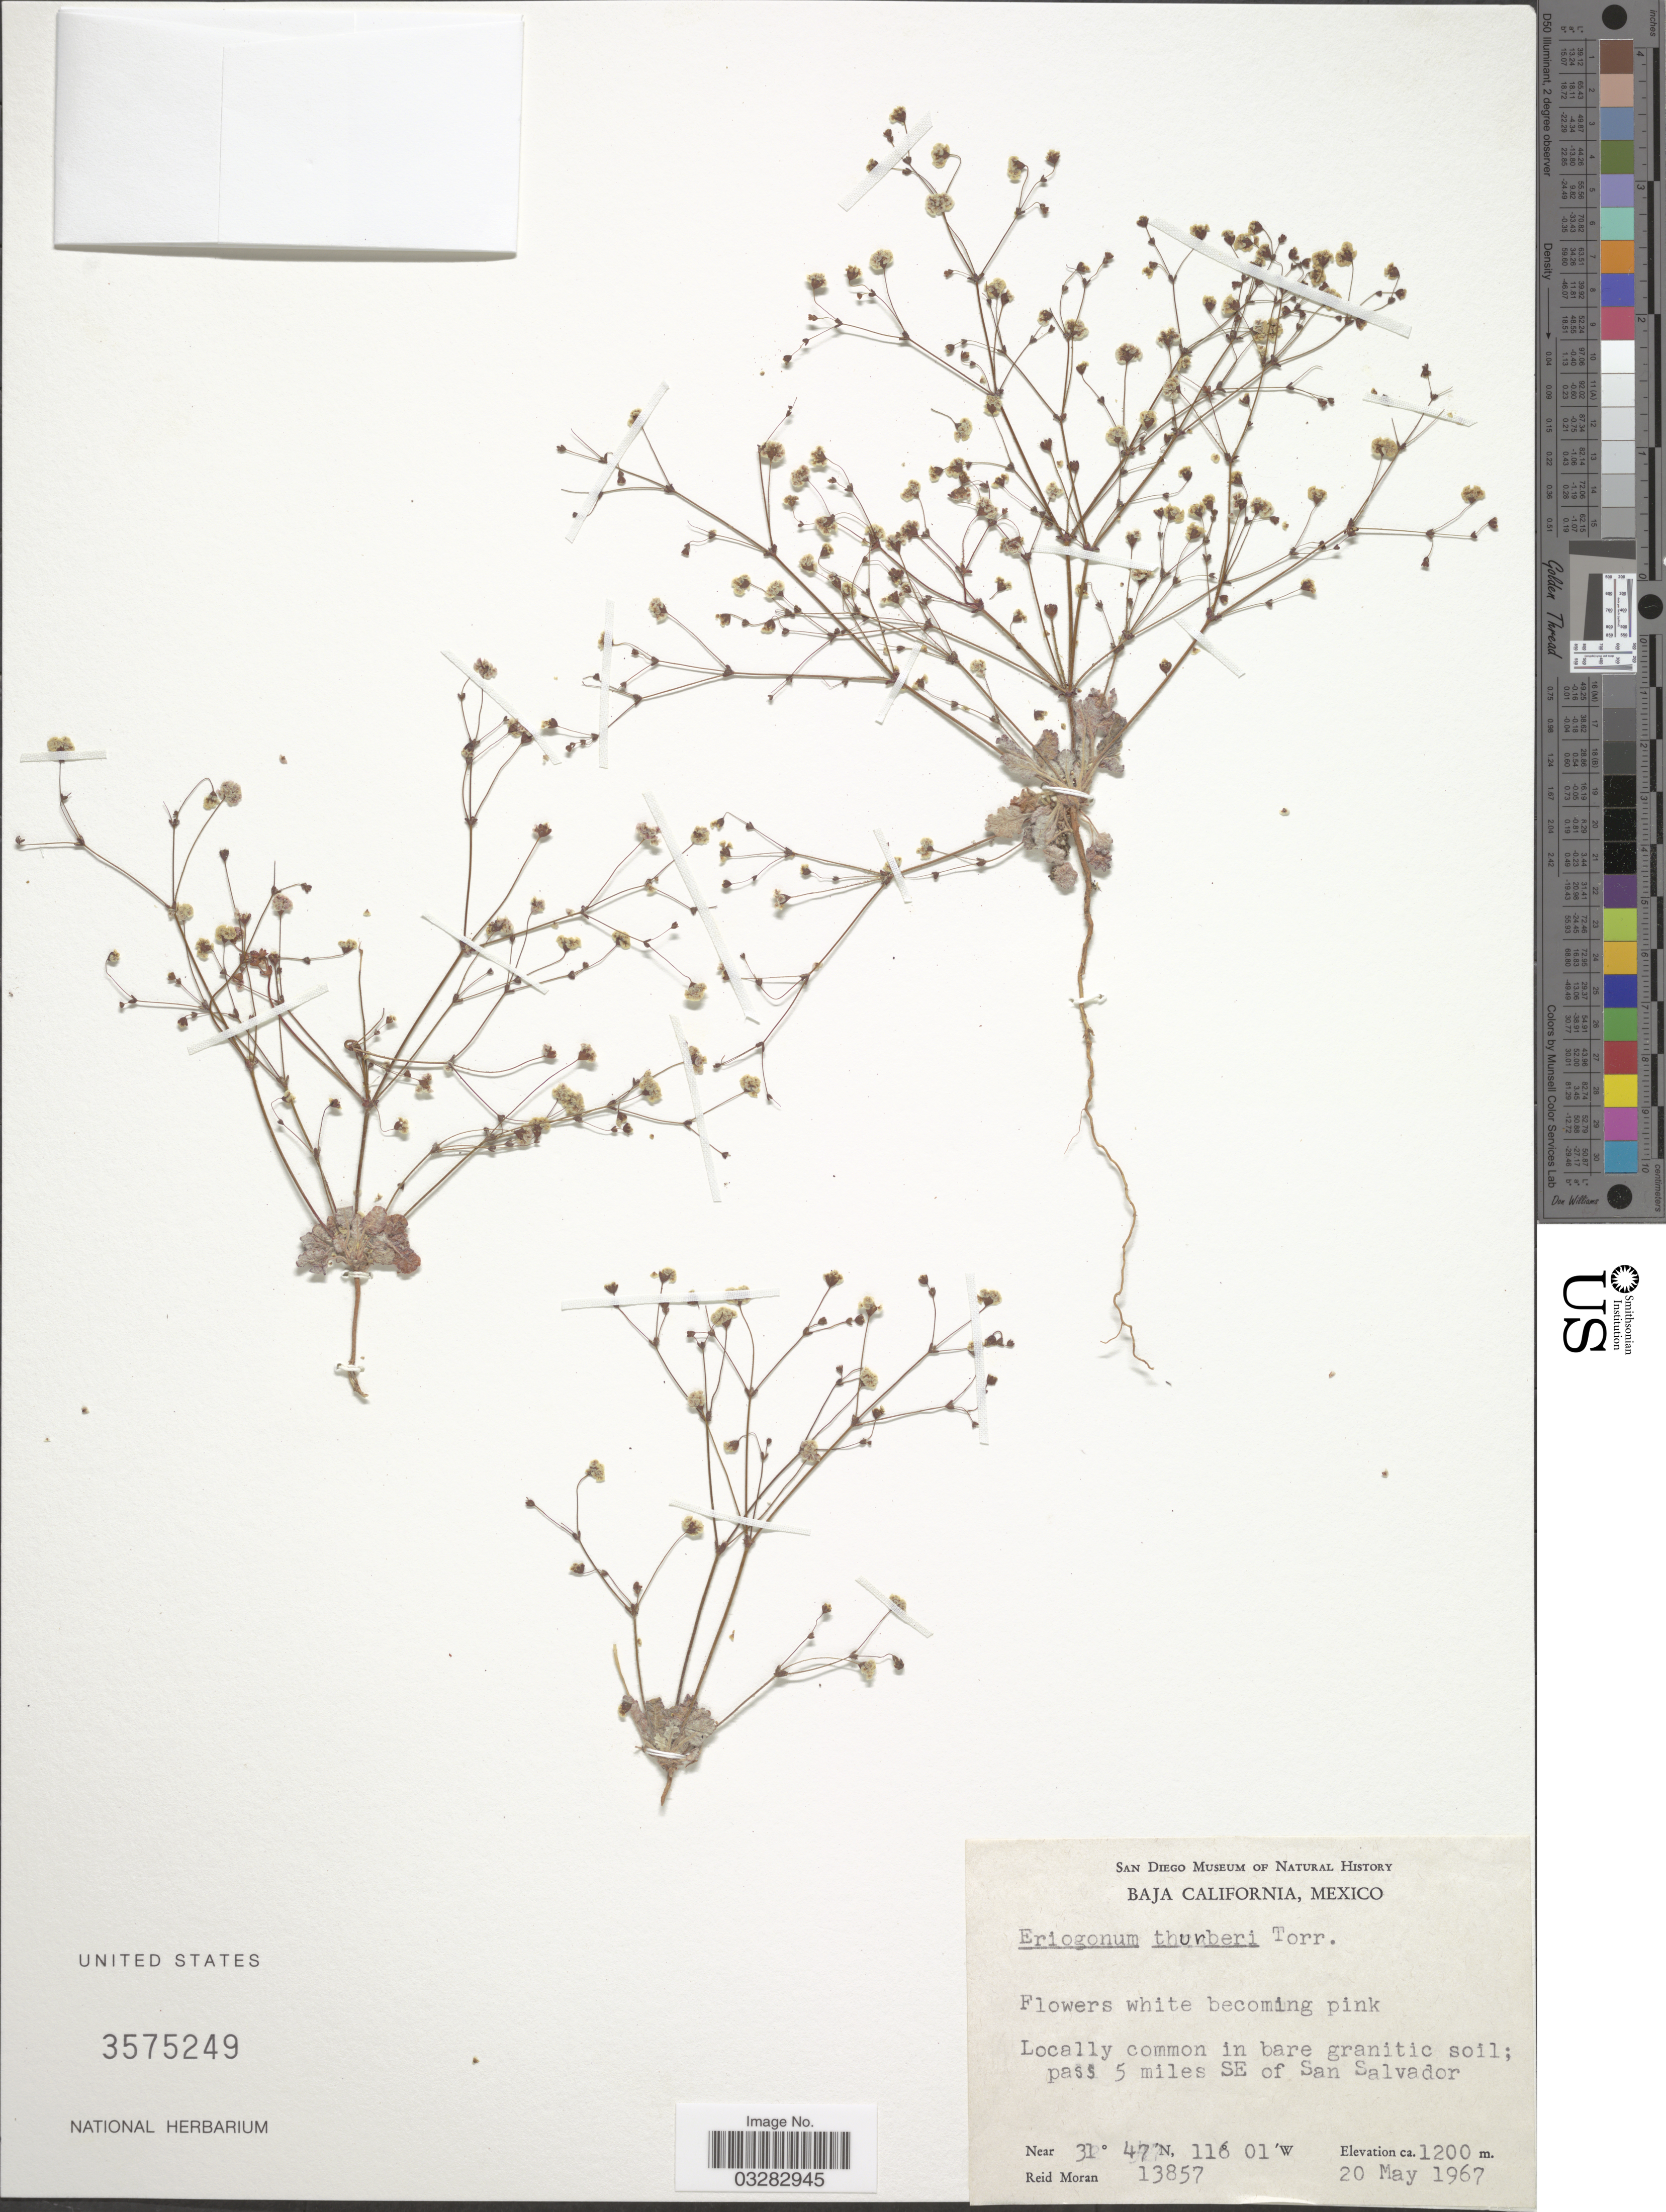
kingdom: Plantae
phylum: Tracheophyta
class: Magnoliopsida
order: Caryophyllales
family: Polygonaceae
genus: Eriogonum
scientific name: Eriogonum thurberi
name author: Torr.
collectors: R. Moran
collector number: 13857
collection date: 1967-05-20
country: Mexico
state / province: Baja California Norte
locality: Pass 5 miles SE of San Salvador.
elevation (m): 1200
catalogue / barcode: US 3575249